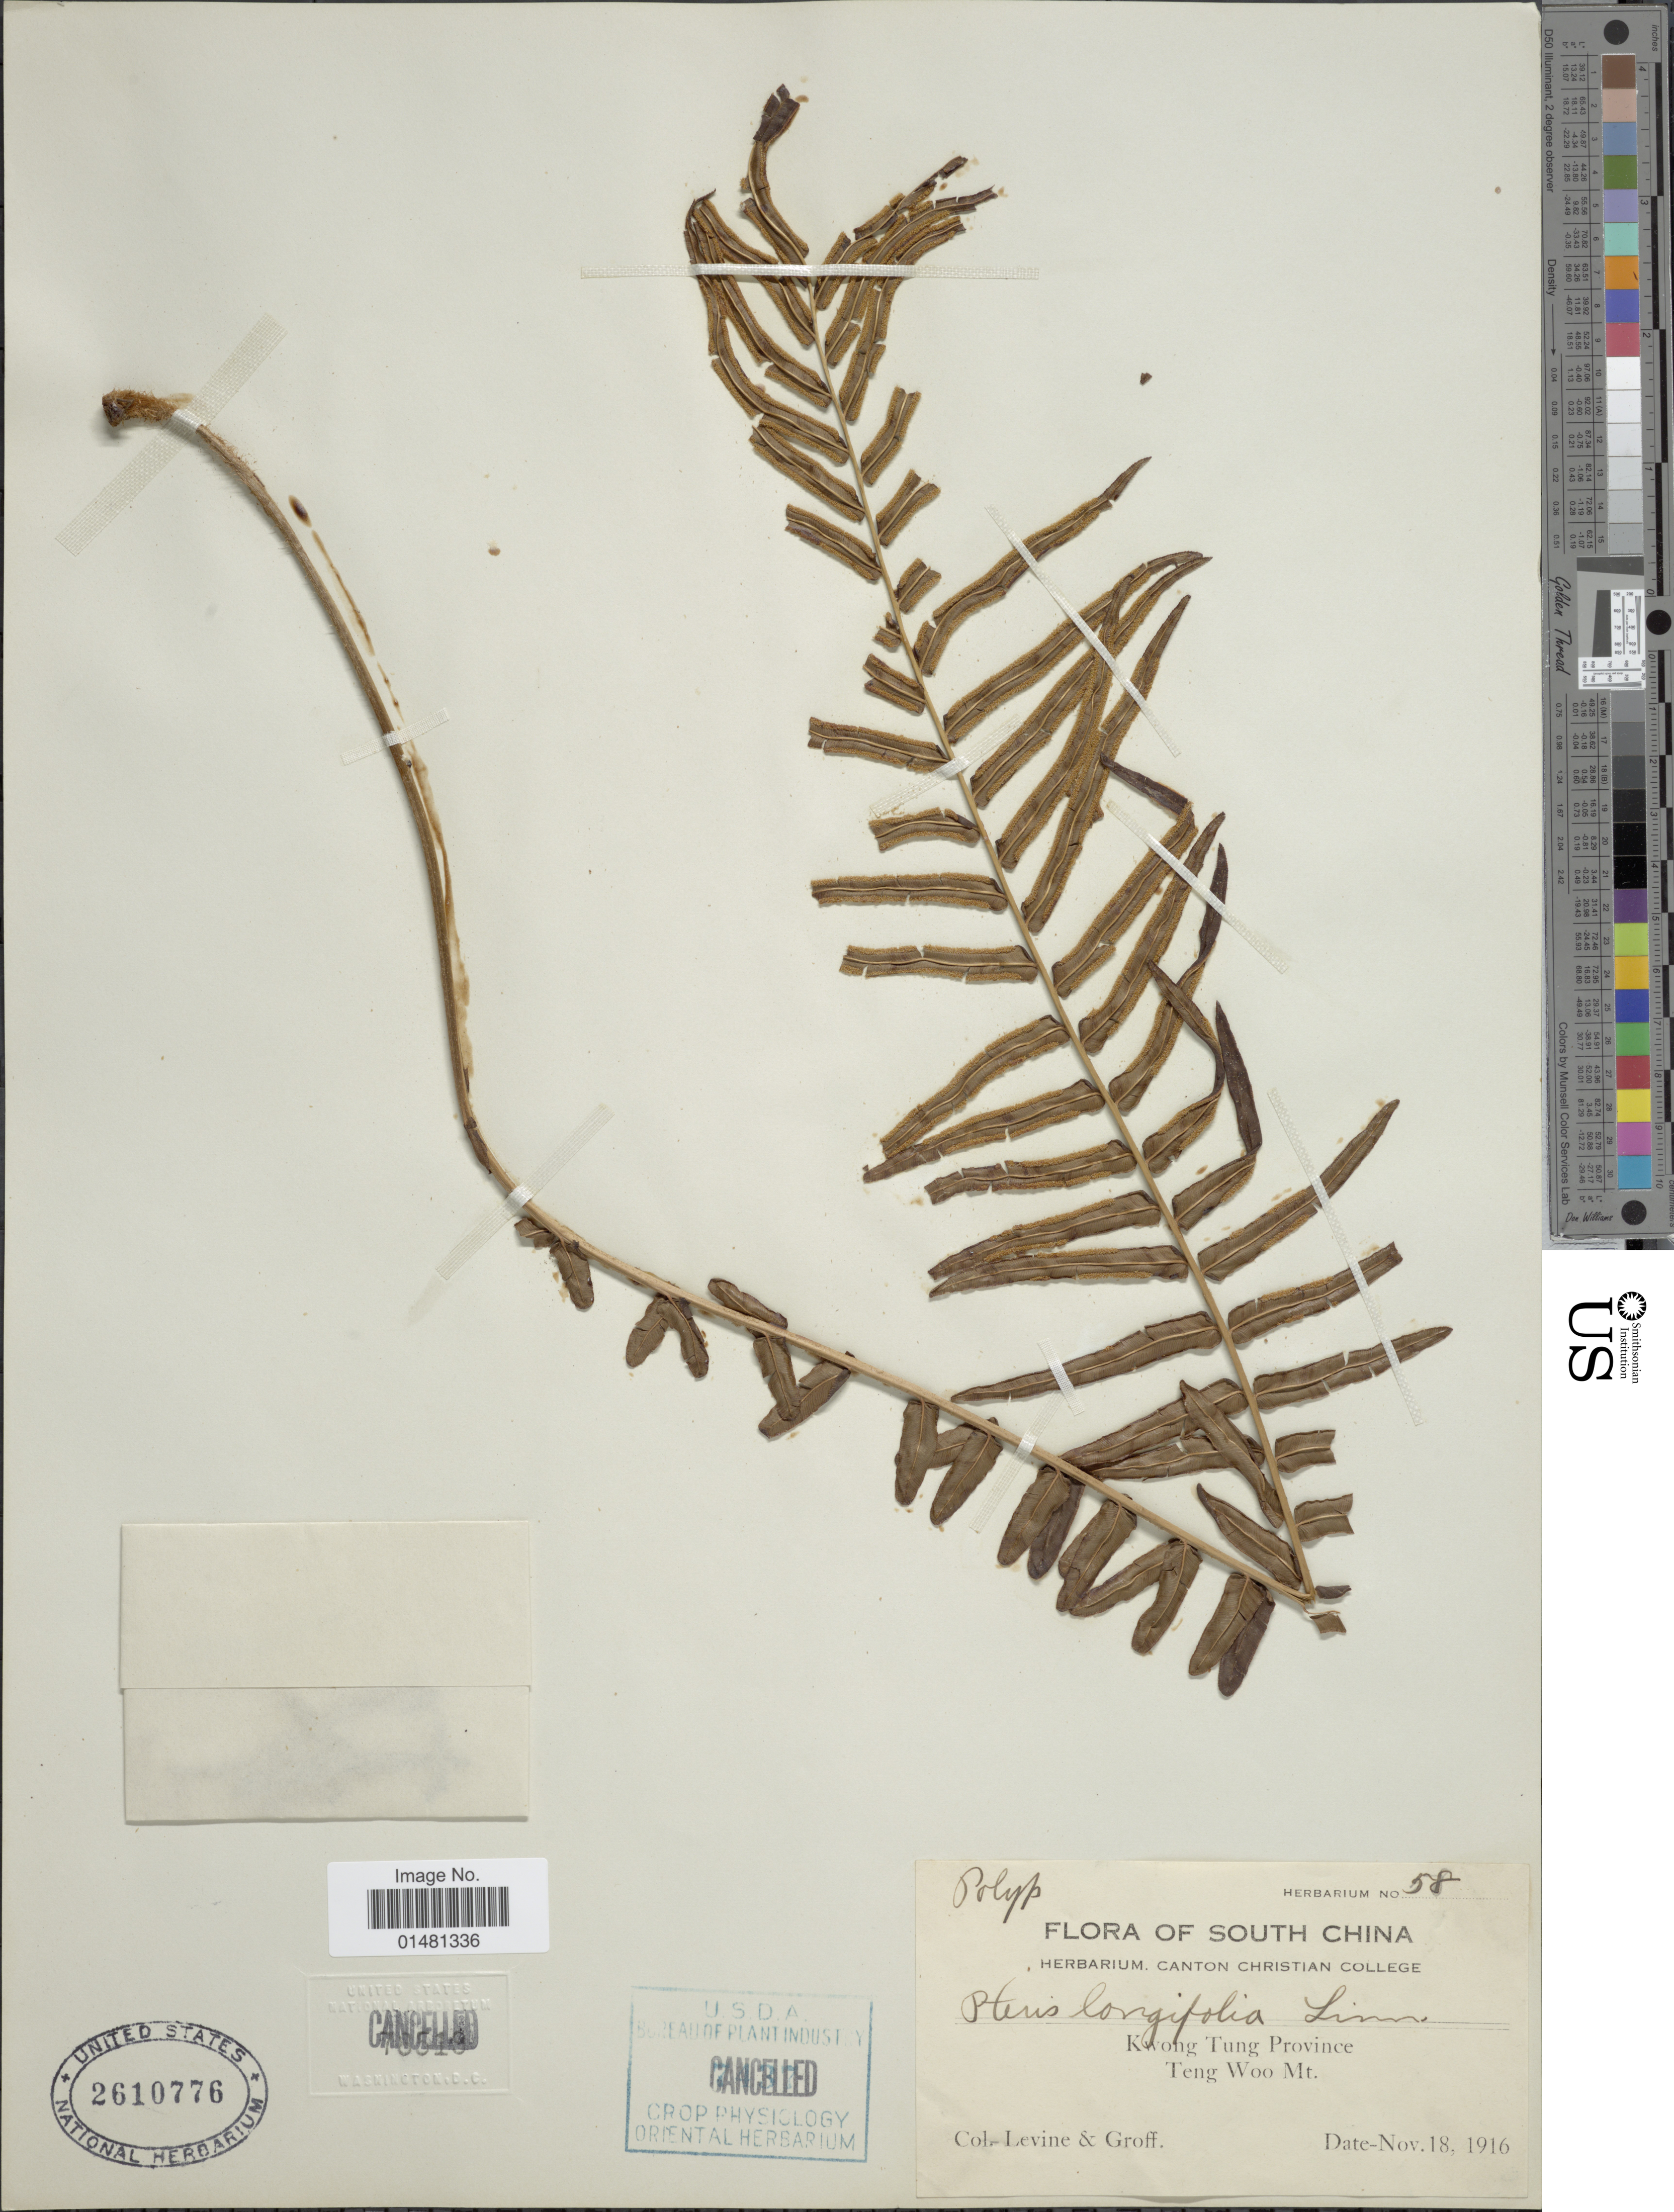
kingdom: Plantae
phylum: Tracheophyta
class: Polypodiopsida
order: Polypodiales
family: Pteridaceae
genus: Pteris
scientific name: Pteris vittata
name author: L.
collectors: -. Levine & -- Groff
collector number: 58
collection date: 1916-11-18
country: China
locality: South China, Kwong Tung Province, Teng Woo Mt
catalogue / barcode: US 2610776